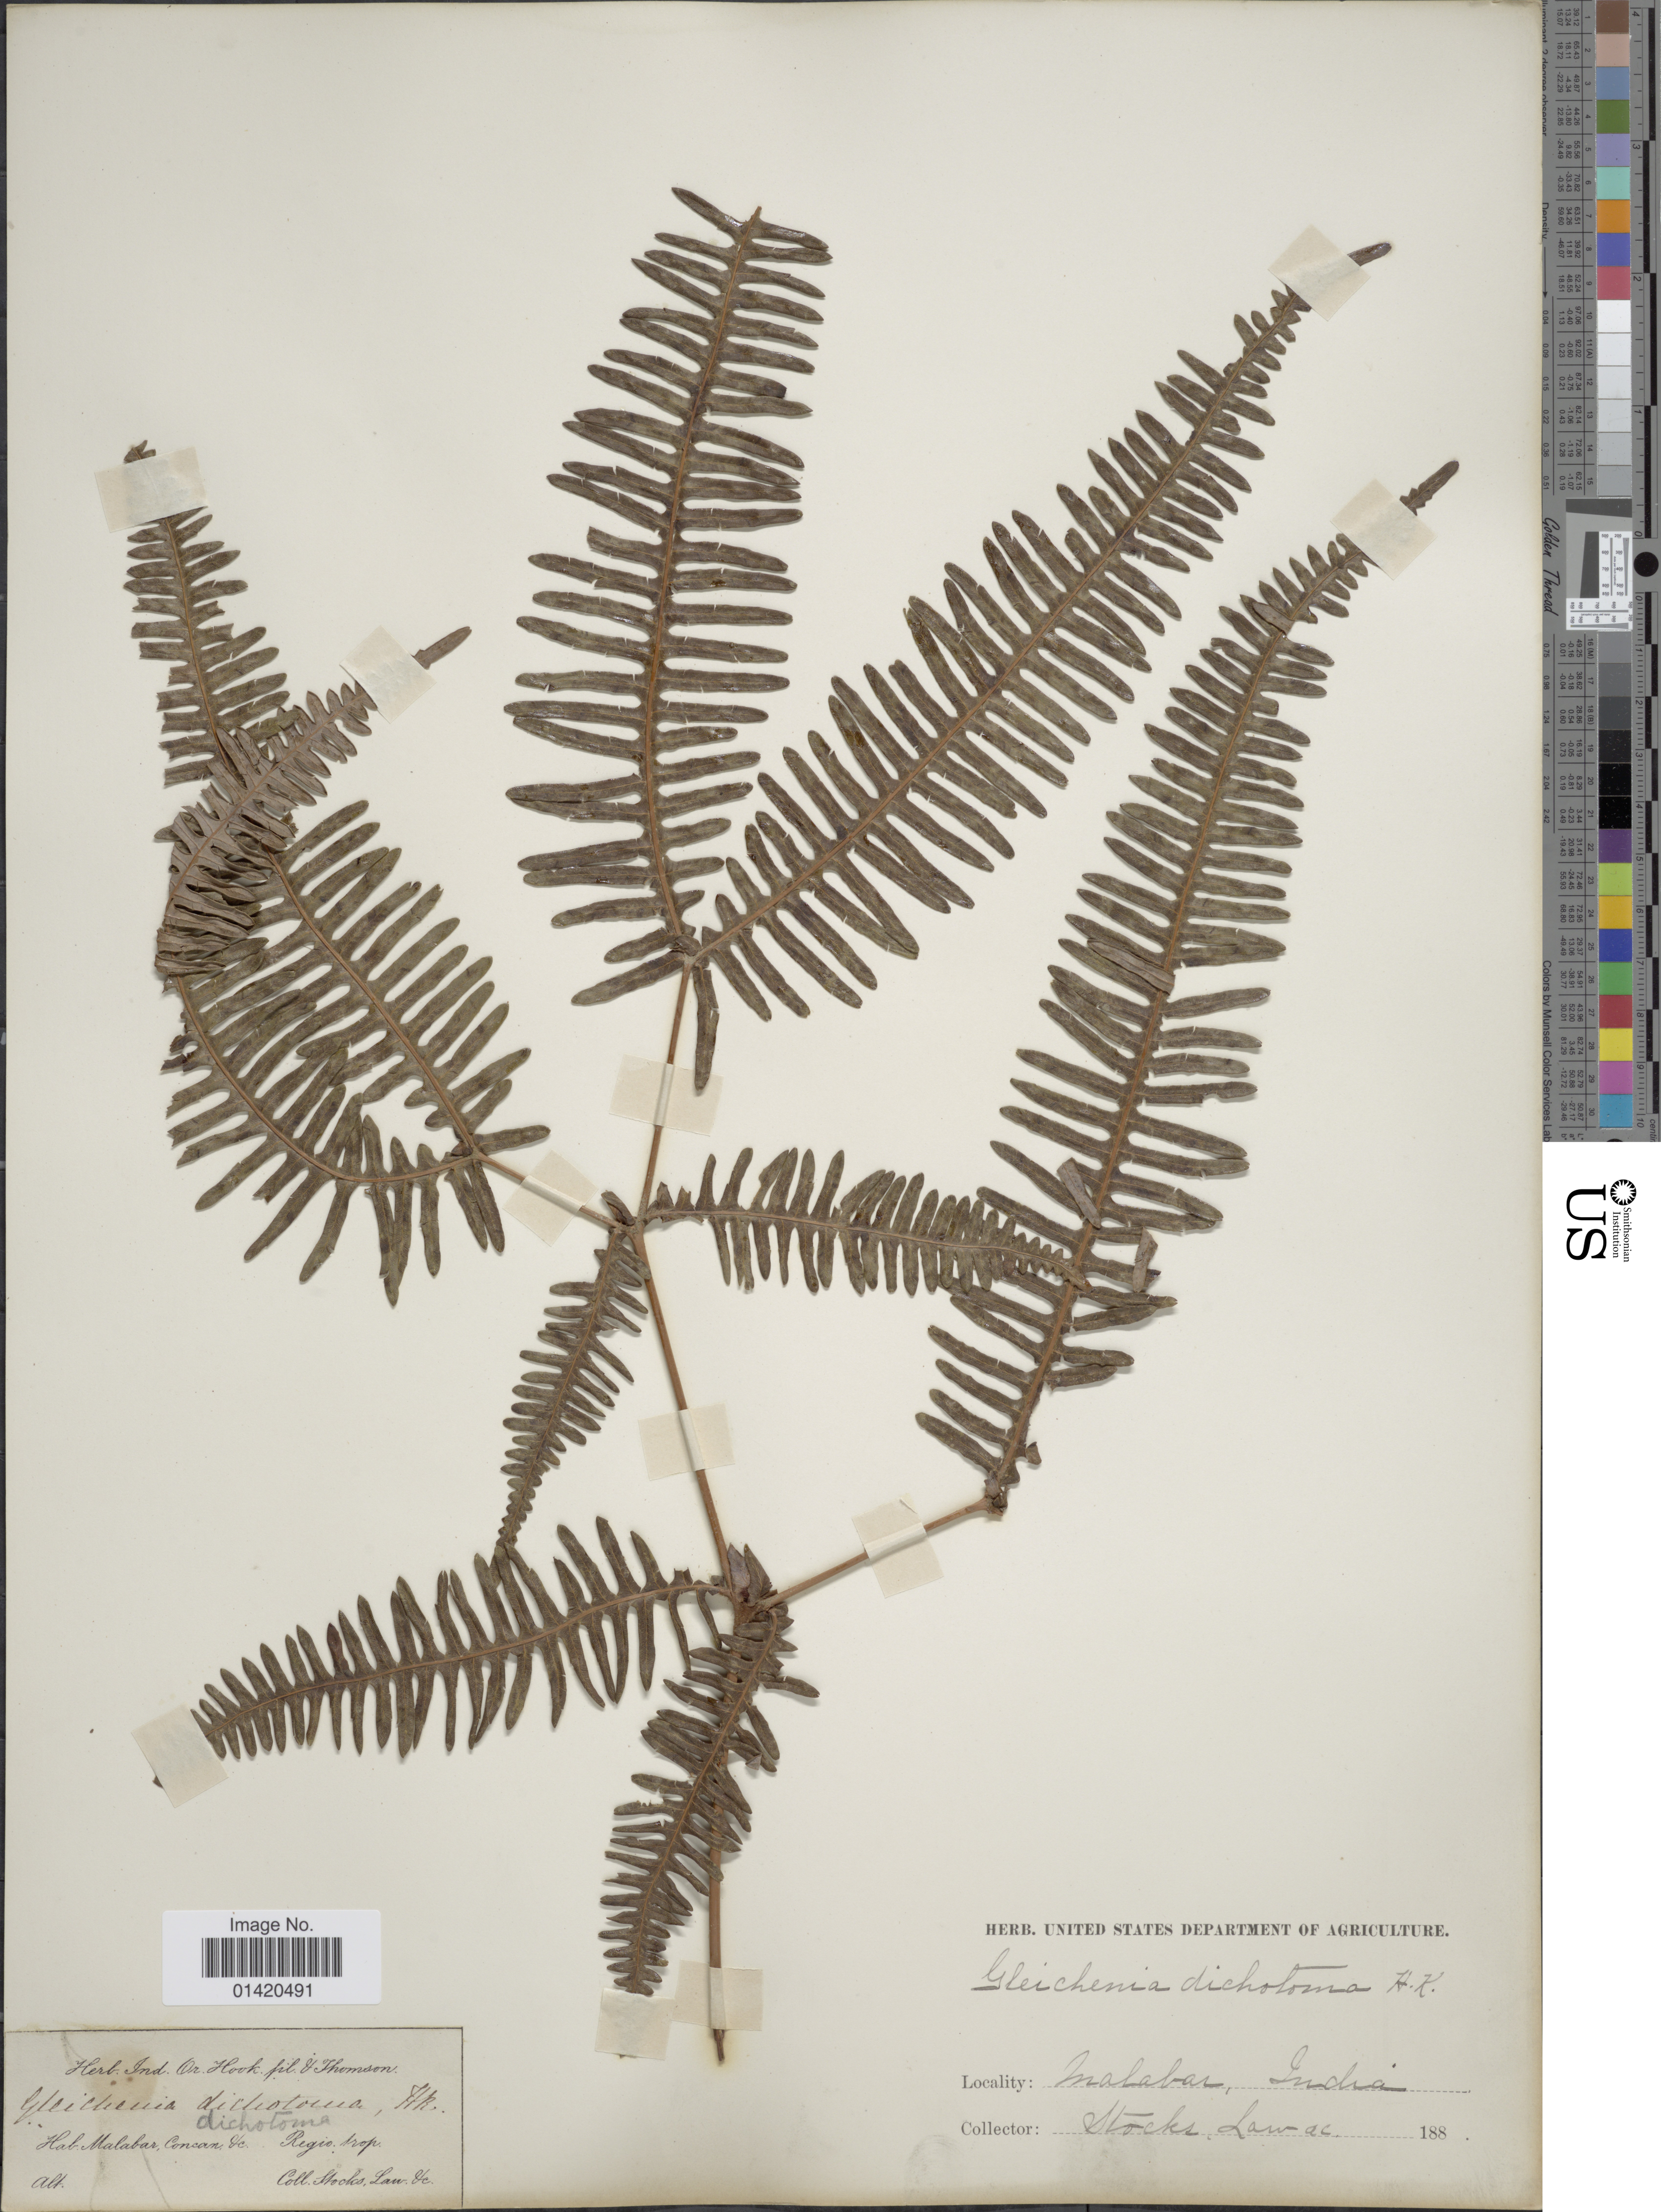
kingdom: Plantae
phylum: Tracheophyta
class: Polypodiopsida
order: Gleicheniales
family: Gleicheniaceae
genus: Dicranopteris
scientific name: Dicranopteris linearis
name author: (Burm. f.) Underw.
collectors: J. Stocks & J. Law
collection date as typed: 1888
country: India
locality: Malabar, Concan &c